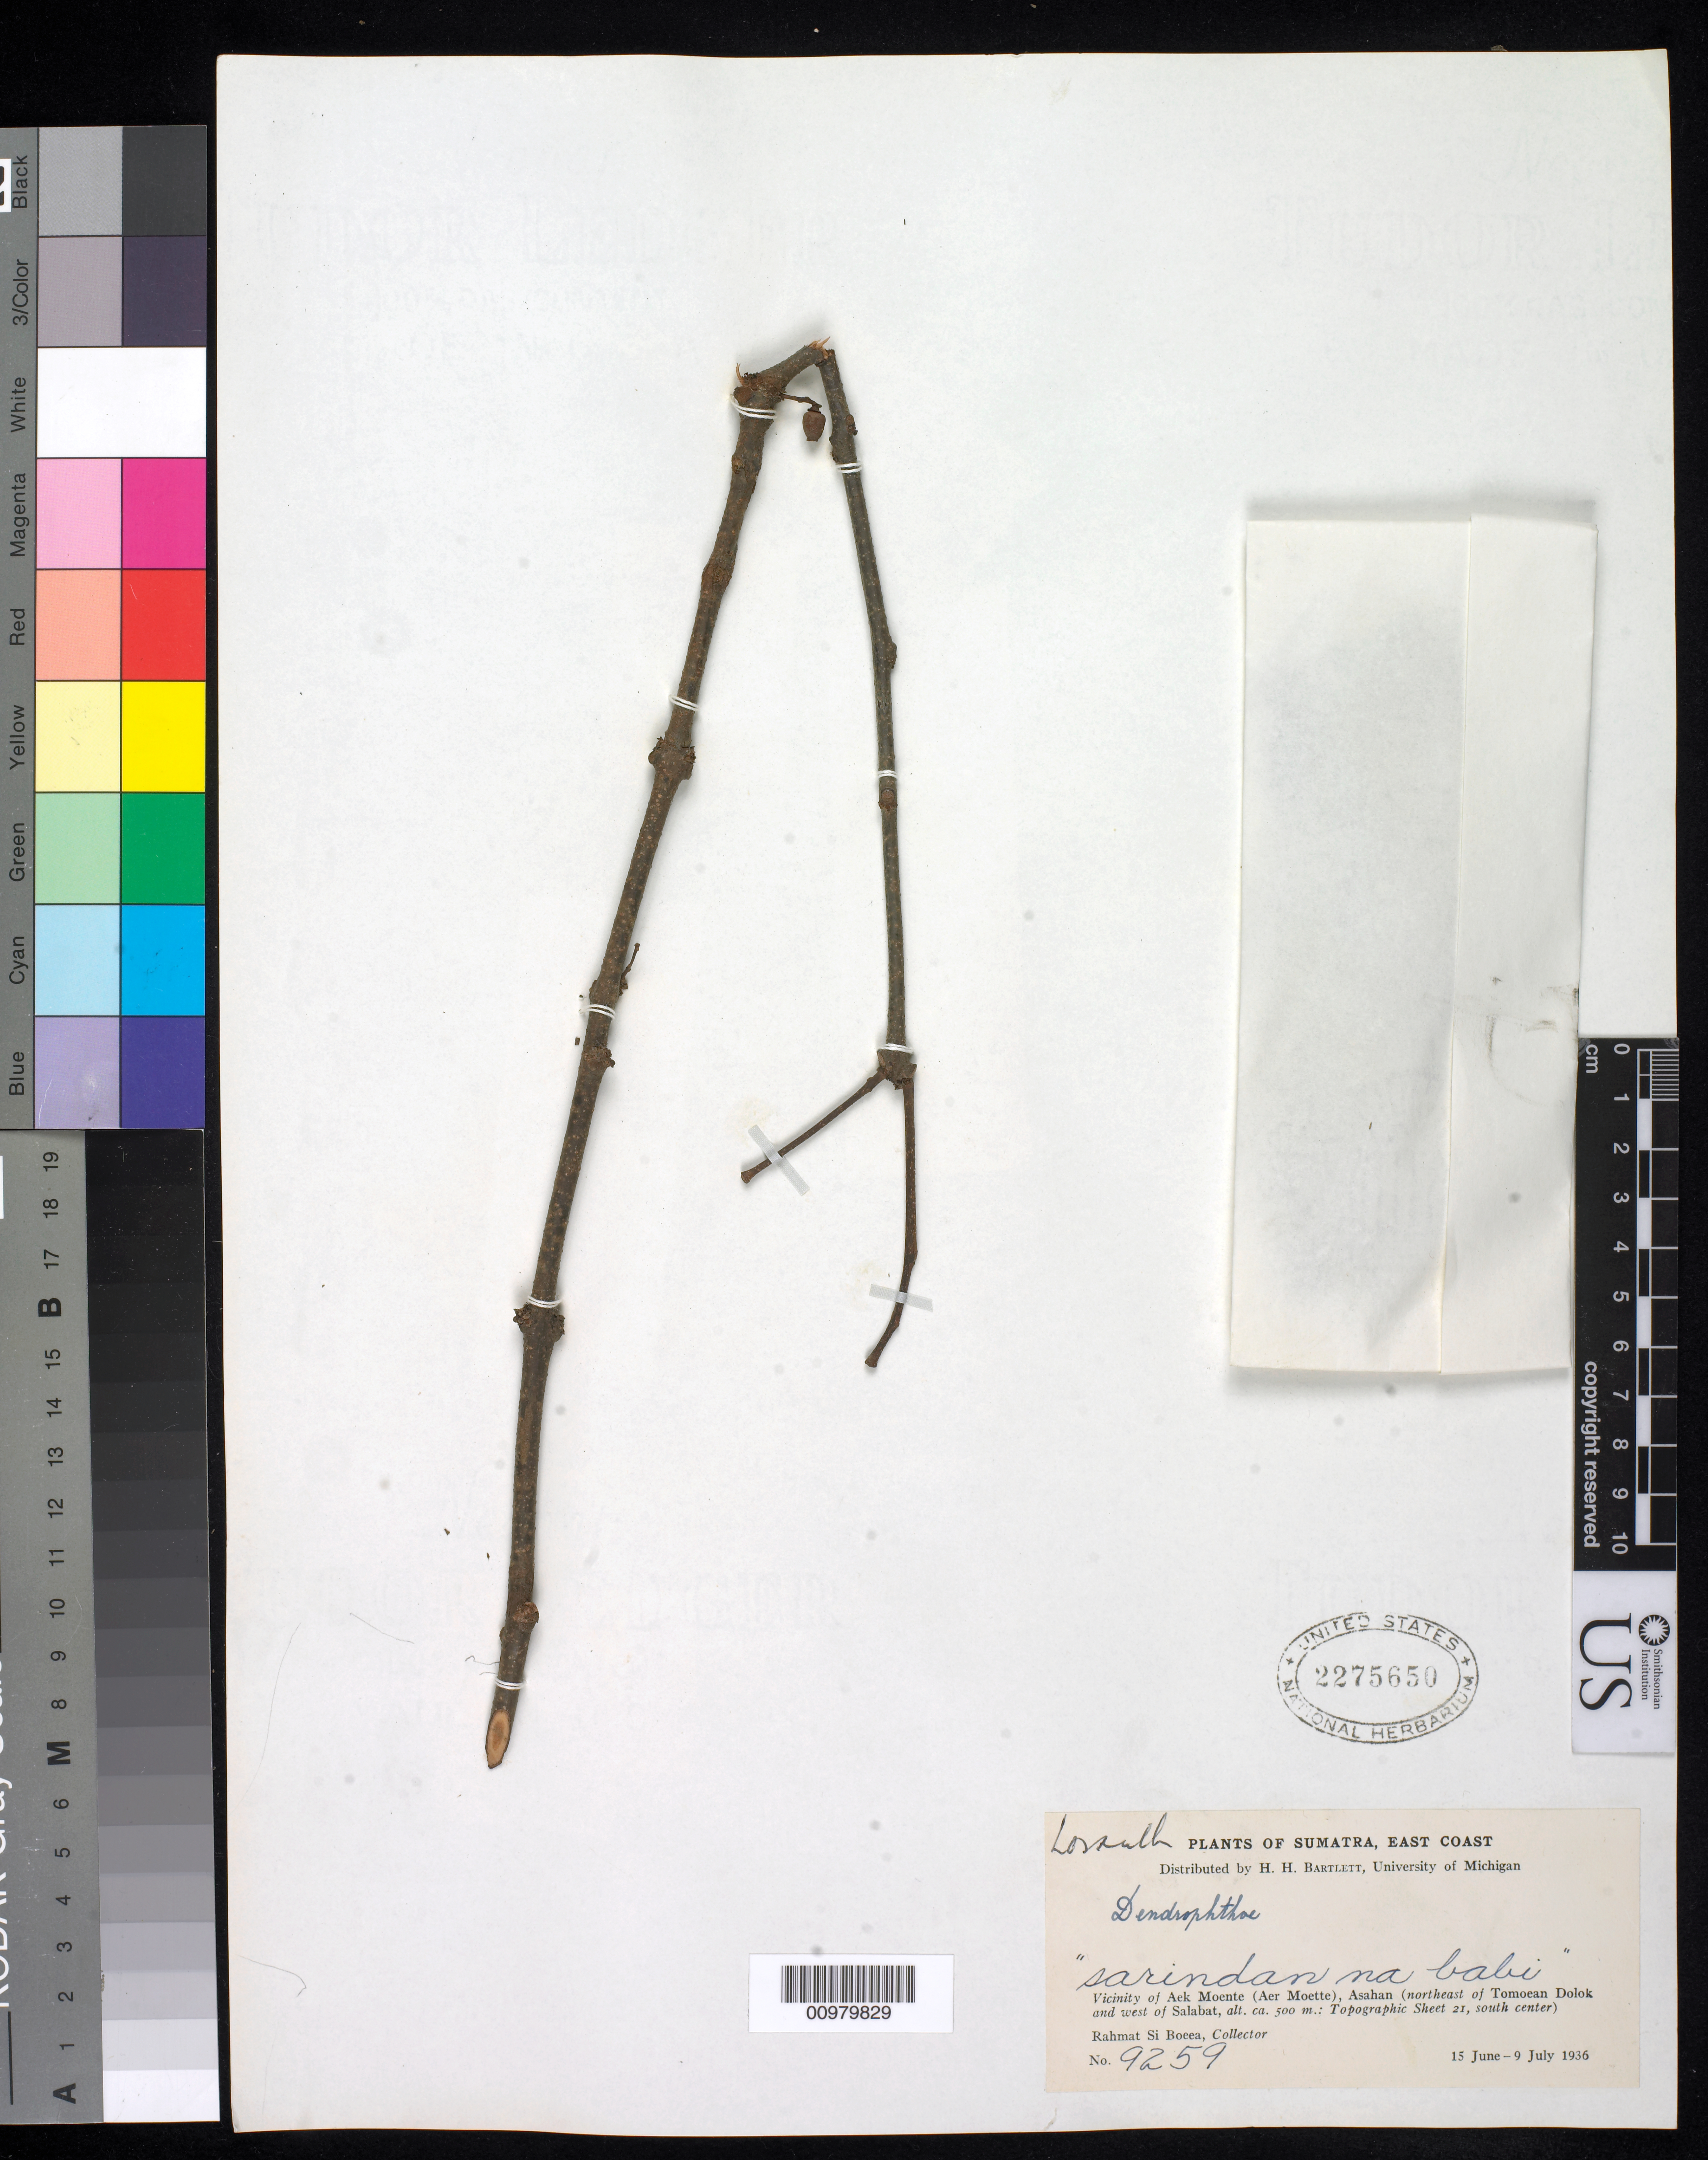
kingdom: Plantae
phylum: Tracheophyta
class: Magnoliopsida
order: Santalales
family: Loranthaceae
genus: Dendrophthoe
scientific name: Dendrophthoe sp.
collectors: Rahmat Si Boeea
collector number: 9259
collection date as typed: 15 Jun 1936 and 09 Jul 1936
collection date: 1936-06-15,1936-07-09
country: Indonesia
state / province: Sumatra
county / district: South Sumatra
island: Sumatra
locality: Asahn, Vicinity of Aek Moente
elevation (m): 500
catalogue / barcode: US 2275650